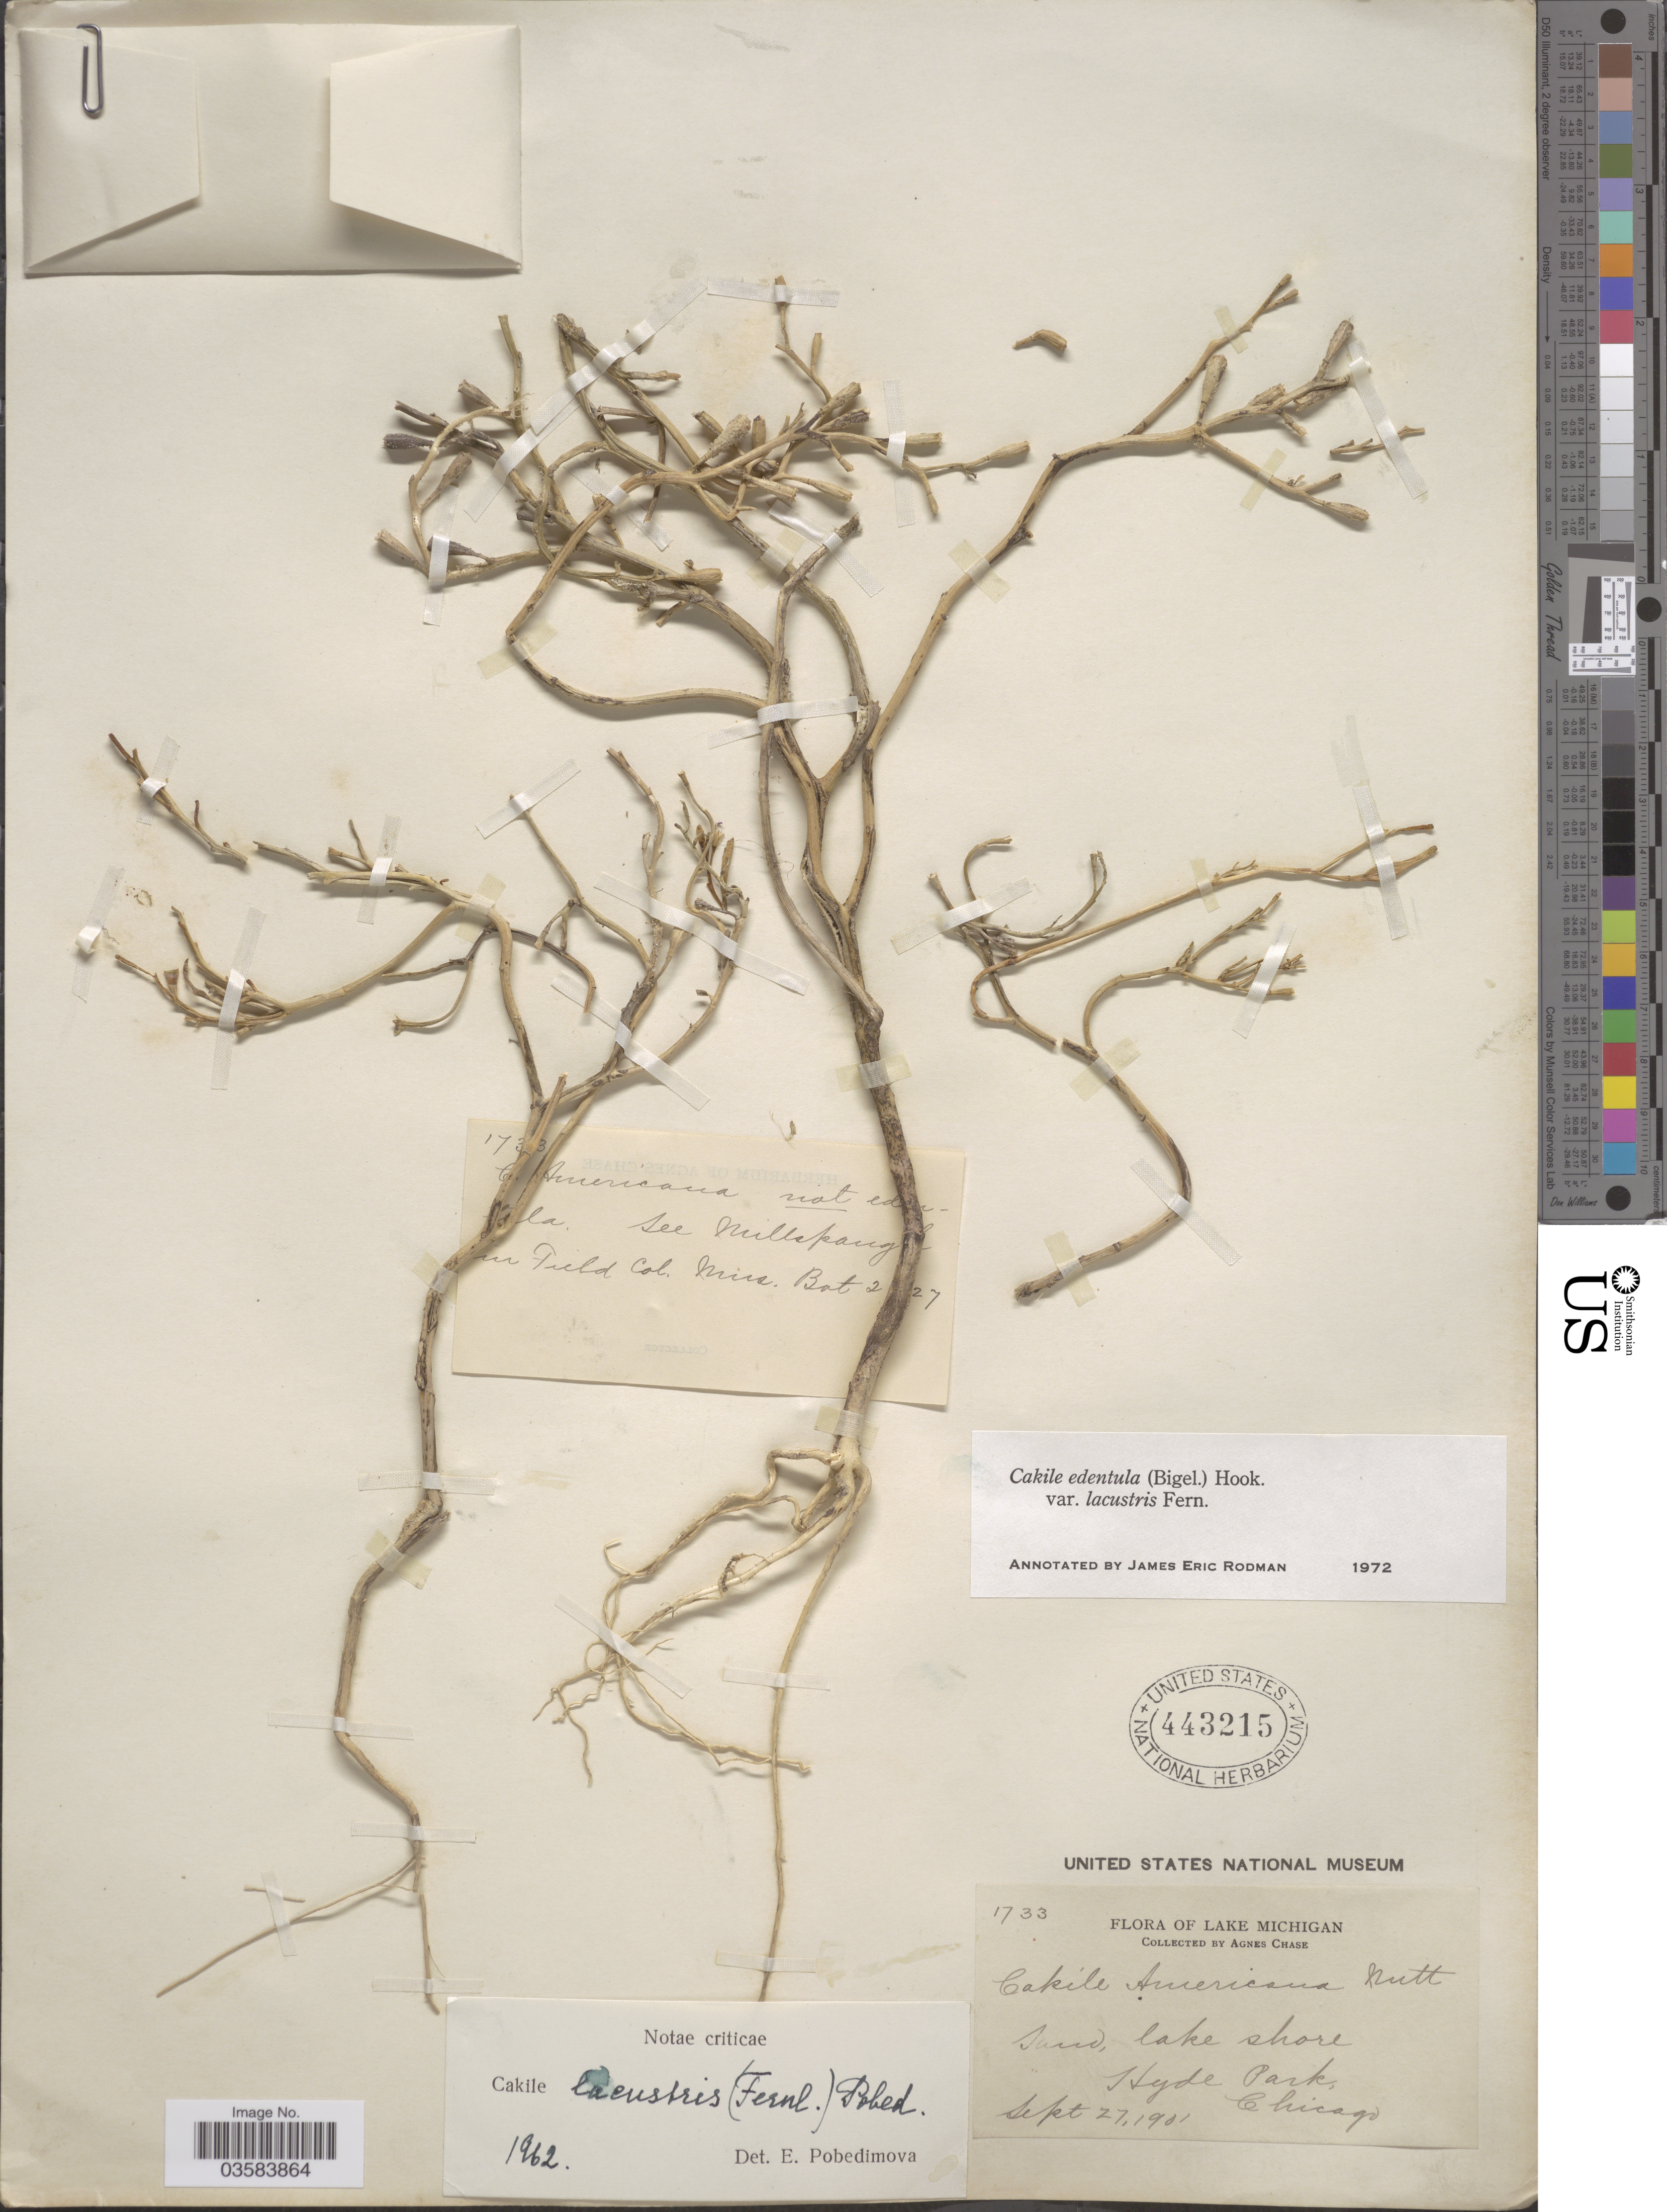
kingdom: Plantae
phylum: Tracheophyta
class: Magnoliopsida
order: Brassicales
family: Brassicaceae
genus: Cakile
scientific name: Cakile edentula var. lacustris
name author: Fernald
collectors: A. Chase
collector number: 1733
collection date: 1901-09-27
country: United States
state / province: Michigan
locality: Lake Michigan. Sand, lake shore Hyde Park, Chicago.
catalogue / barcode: US 443215